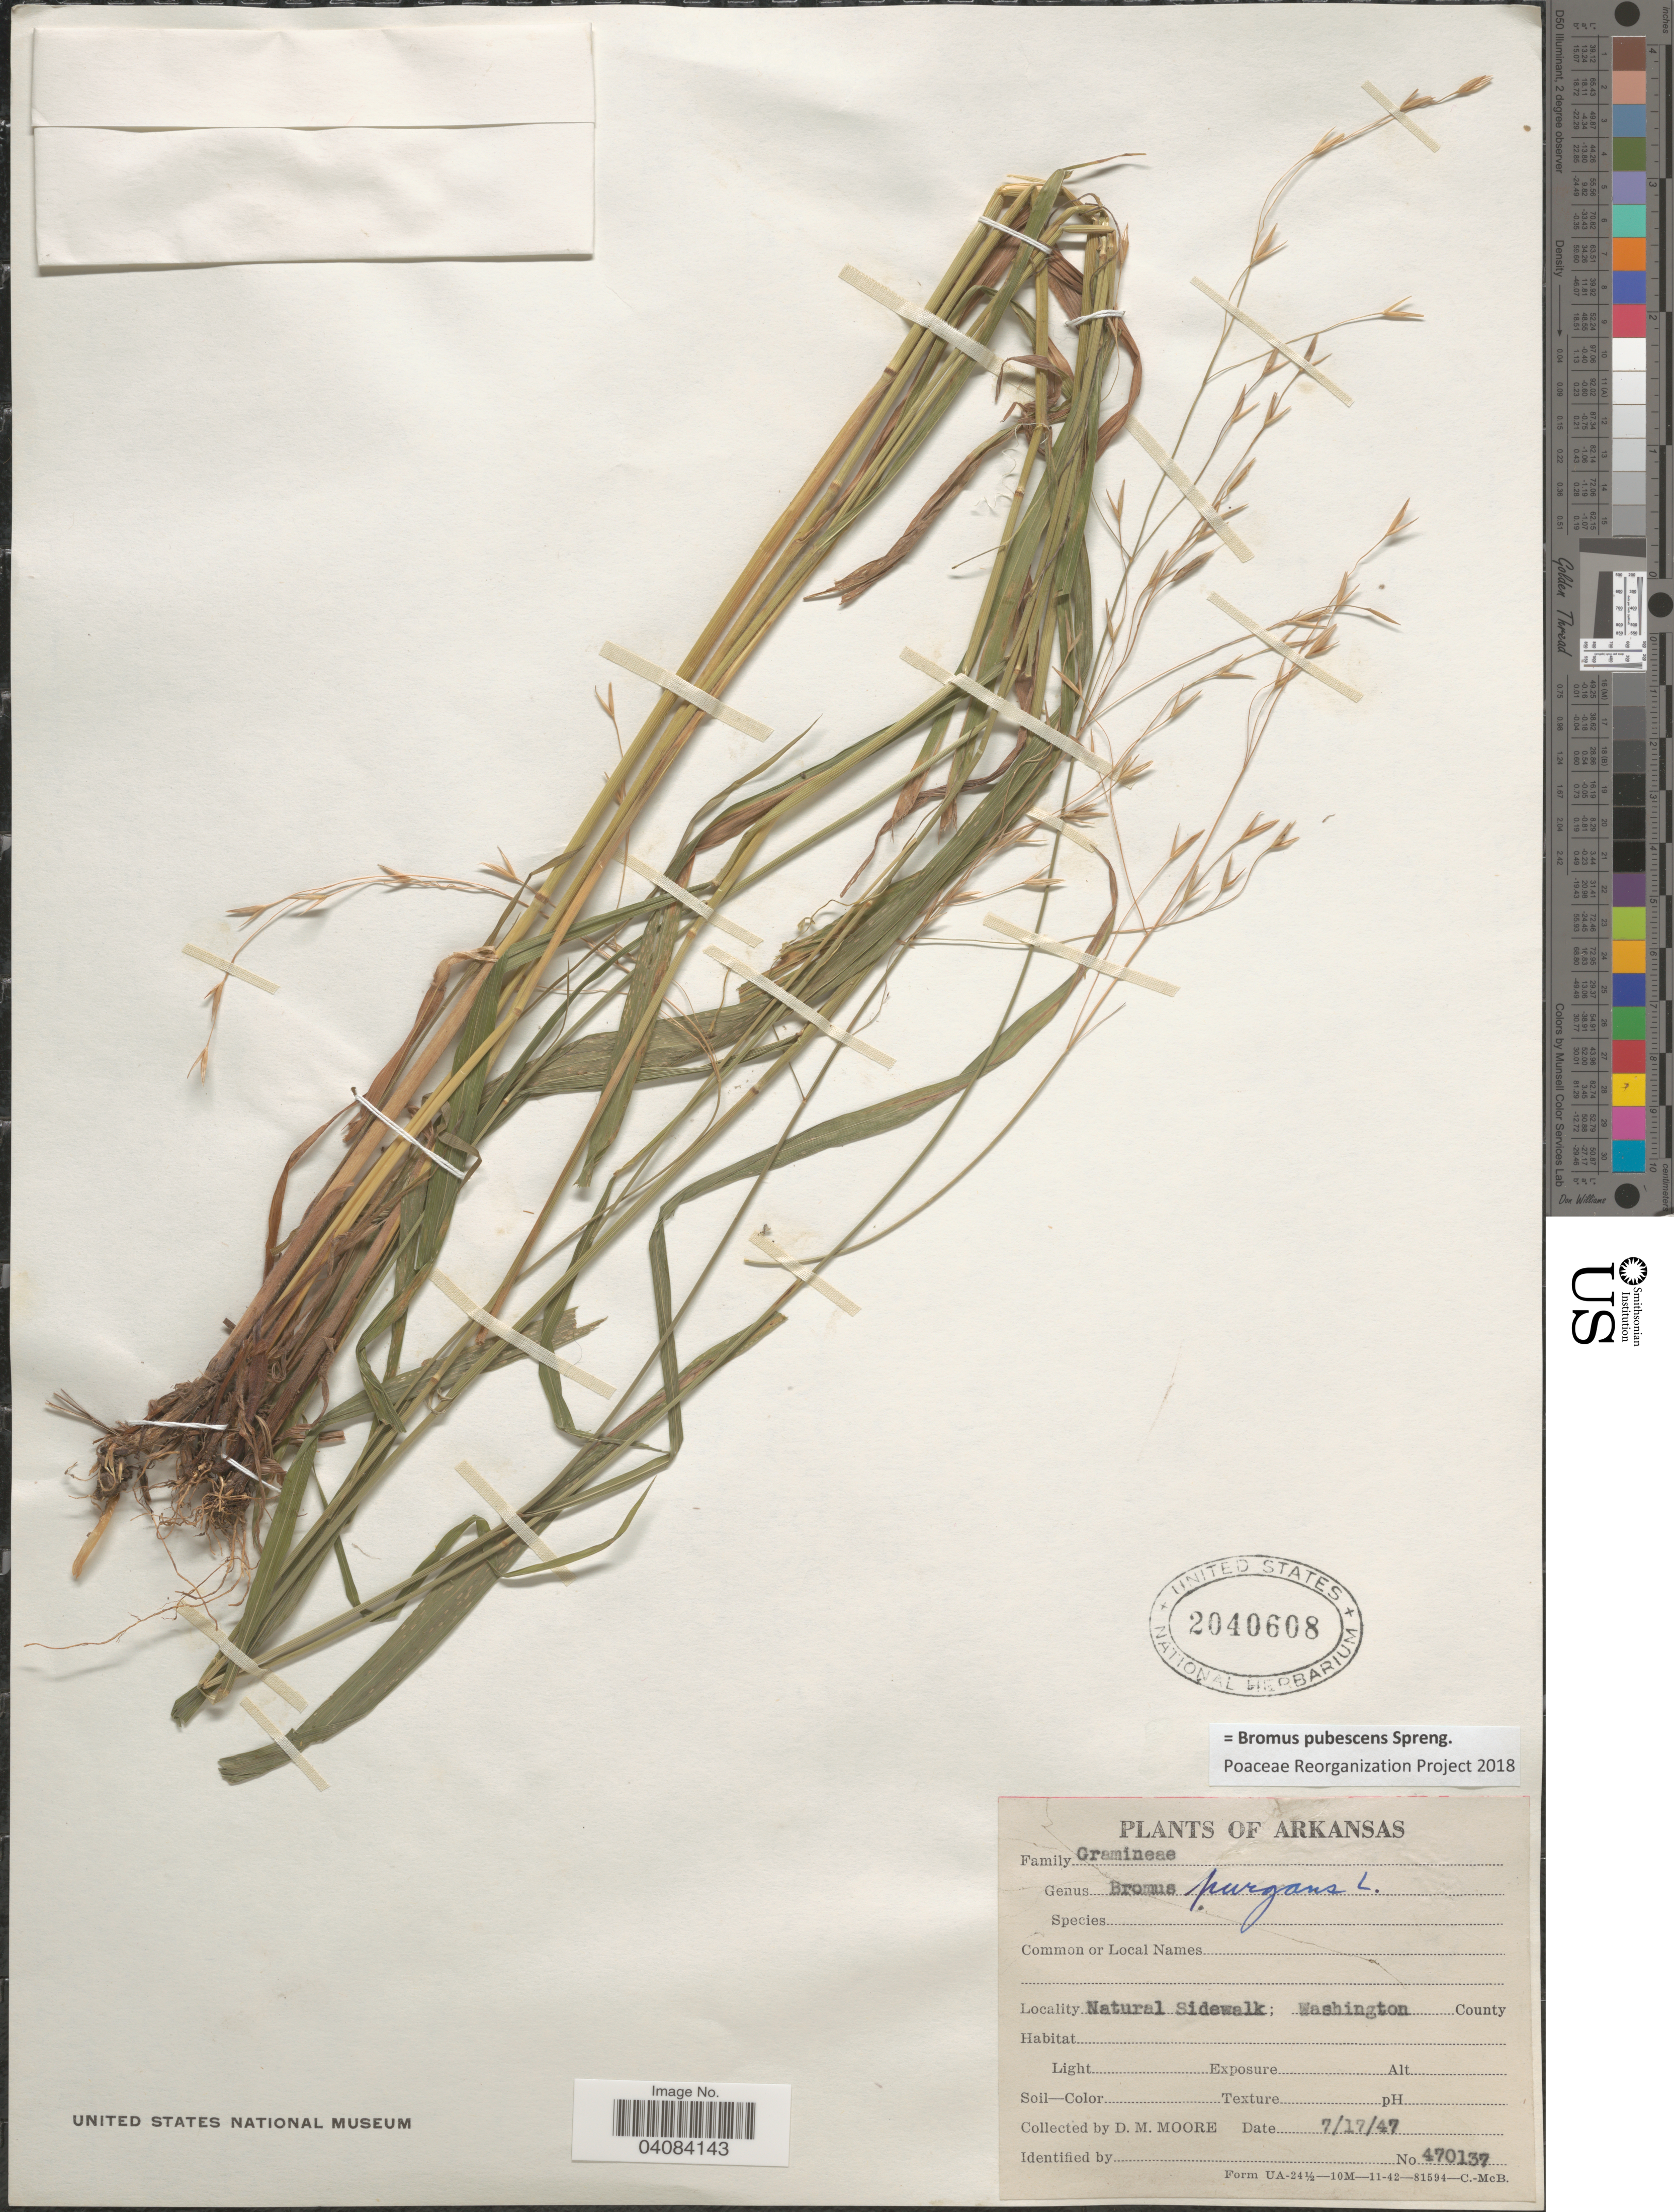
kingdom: Plantae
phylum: Tracheophyta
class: Liliopsida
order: Poales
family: Poaceae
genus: Bromus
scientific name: Bromus pubescens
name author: Muhl. ex Willd.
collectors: D. Moore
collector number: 470137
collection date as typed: Transcribed d/m/y: 17/7/47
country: United States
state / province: Arkansas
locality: Natural Sidewalk: Washington County.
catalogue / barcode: US 2040608